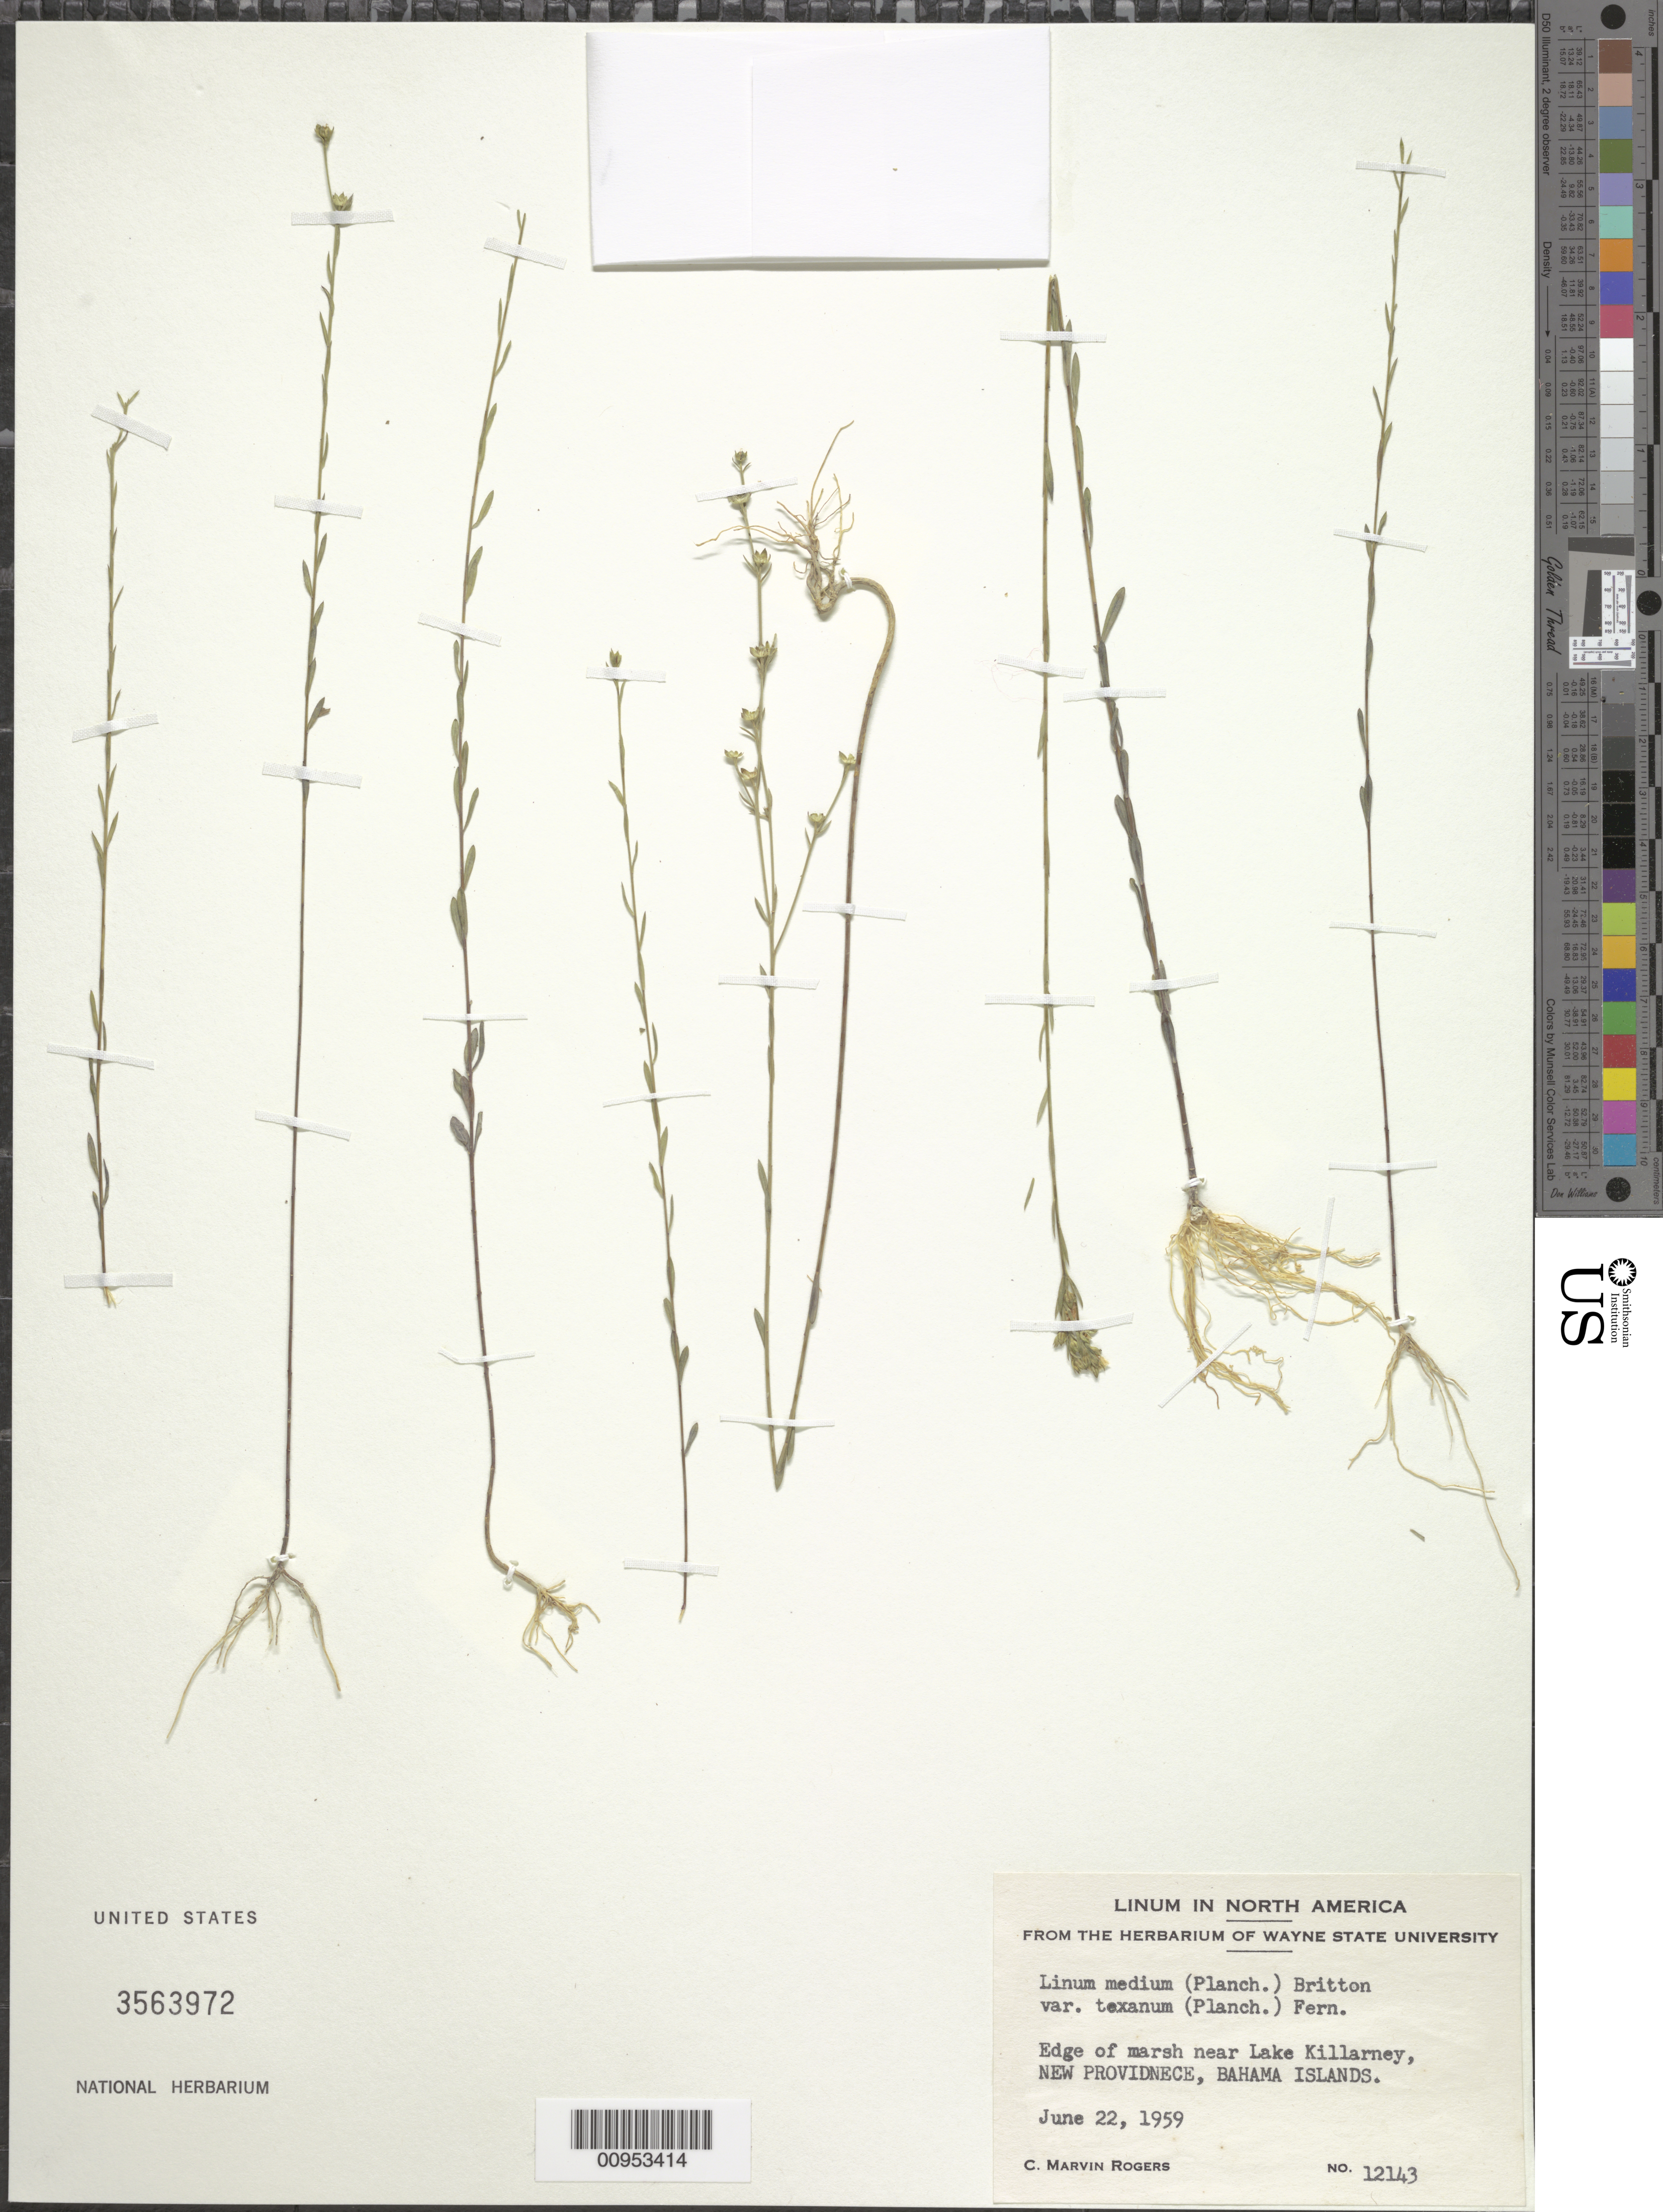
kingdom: Plantae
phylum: Tracheophyta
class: Magnoliopsida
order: Malpighiales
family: Linaceae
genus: Linum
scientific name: Linum medium var. texanum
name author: (Planch.) Fernald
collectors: C. M. Rogers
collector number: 12143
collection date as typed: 22 Jun 1959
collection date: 1959-06-22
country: Bahamas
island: New Providence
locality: Near Lake Killarney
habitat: Edge of marsh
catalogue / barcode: US 3563972